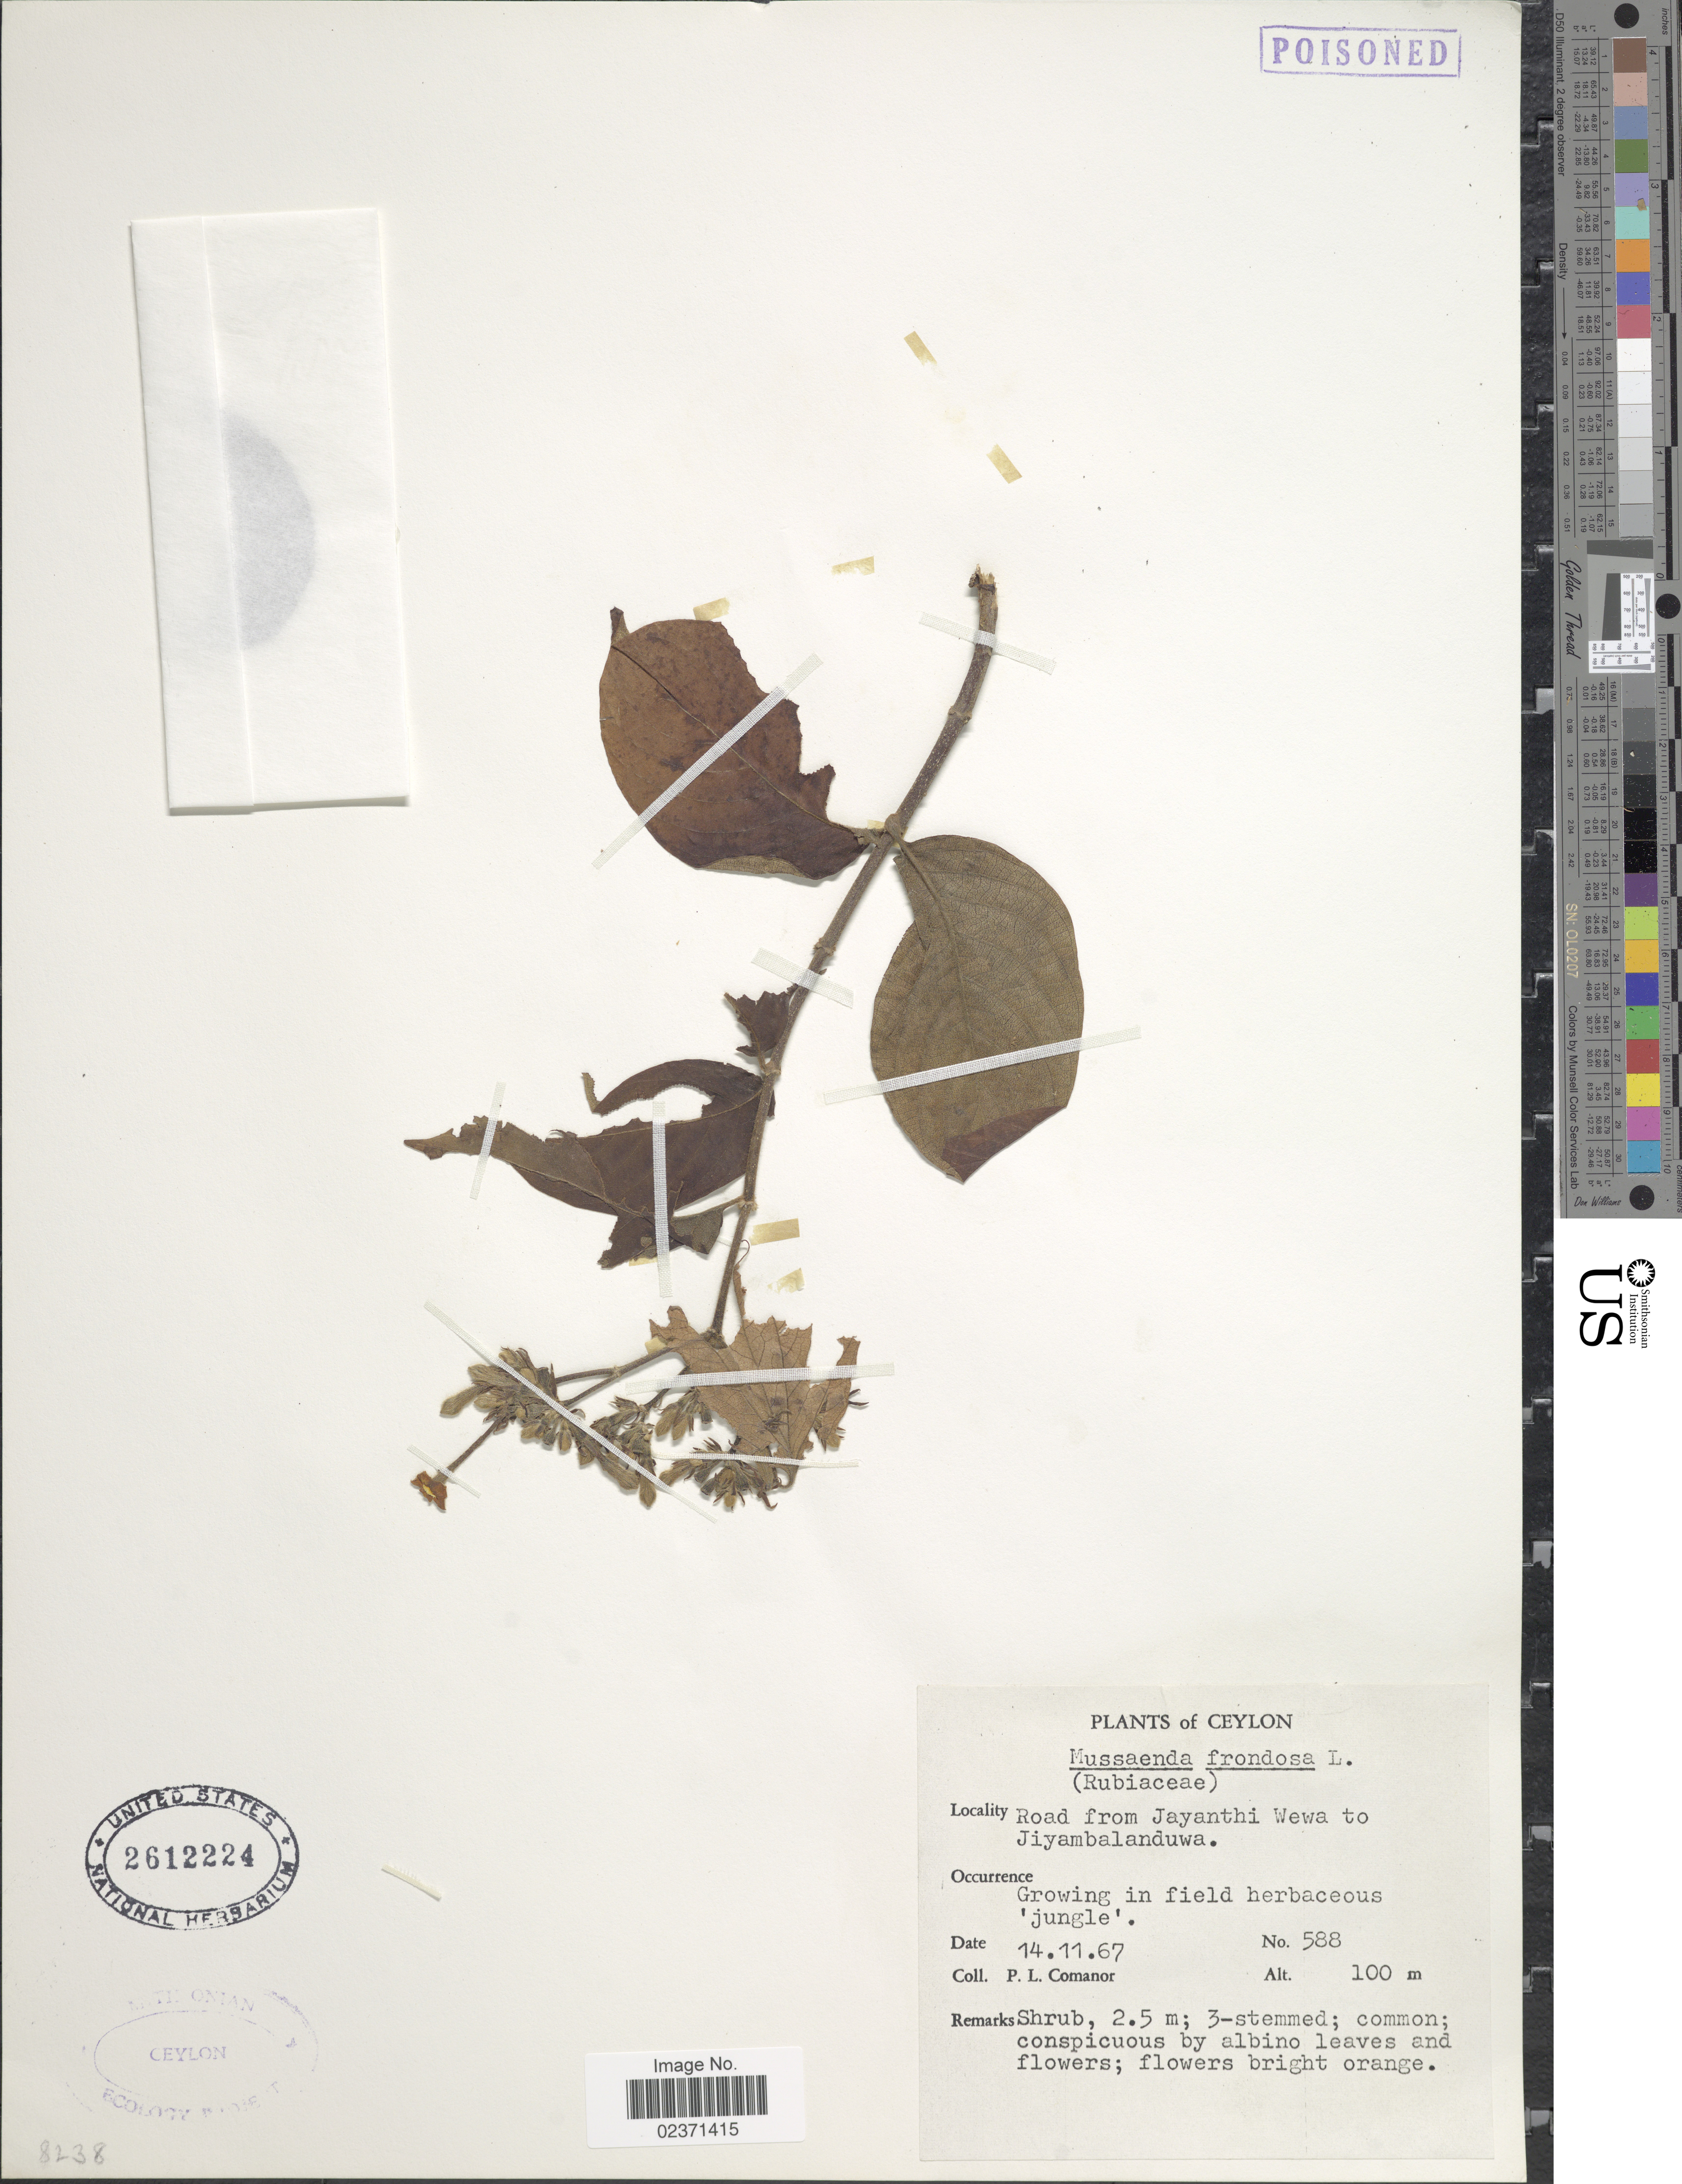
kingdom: Plantae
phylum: Tracheophyta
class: Magnoliopsida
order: Gentianales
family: Rubiaceae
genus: Mussaenda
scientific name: Mussaenda frondosa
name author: L.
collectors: P. Comanor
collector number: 588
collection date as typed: Transcribed d/m/y: 14/11/67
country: Sri Lanka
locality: Ceylon. Road from Jayanthi to Jiyambalanduwa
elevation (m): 100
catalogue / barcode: US 2612224